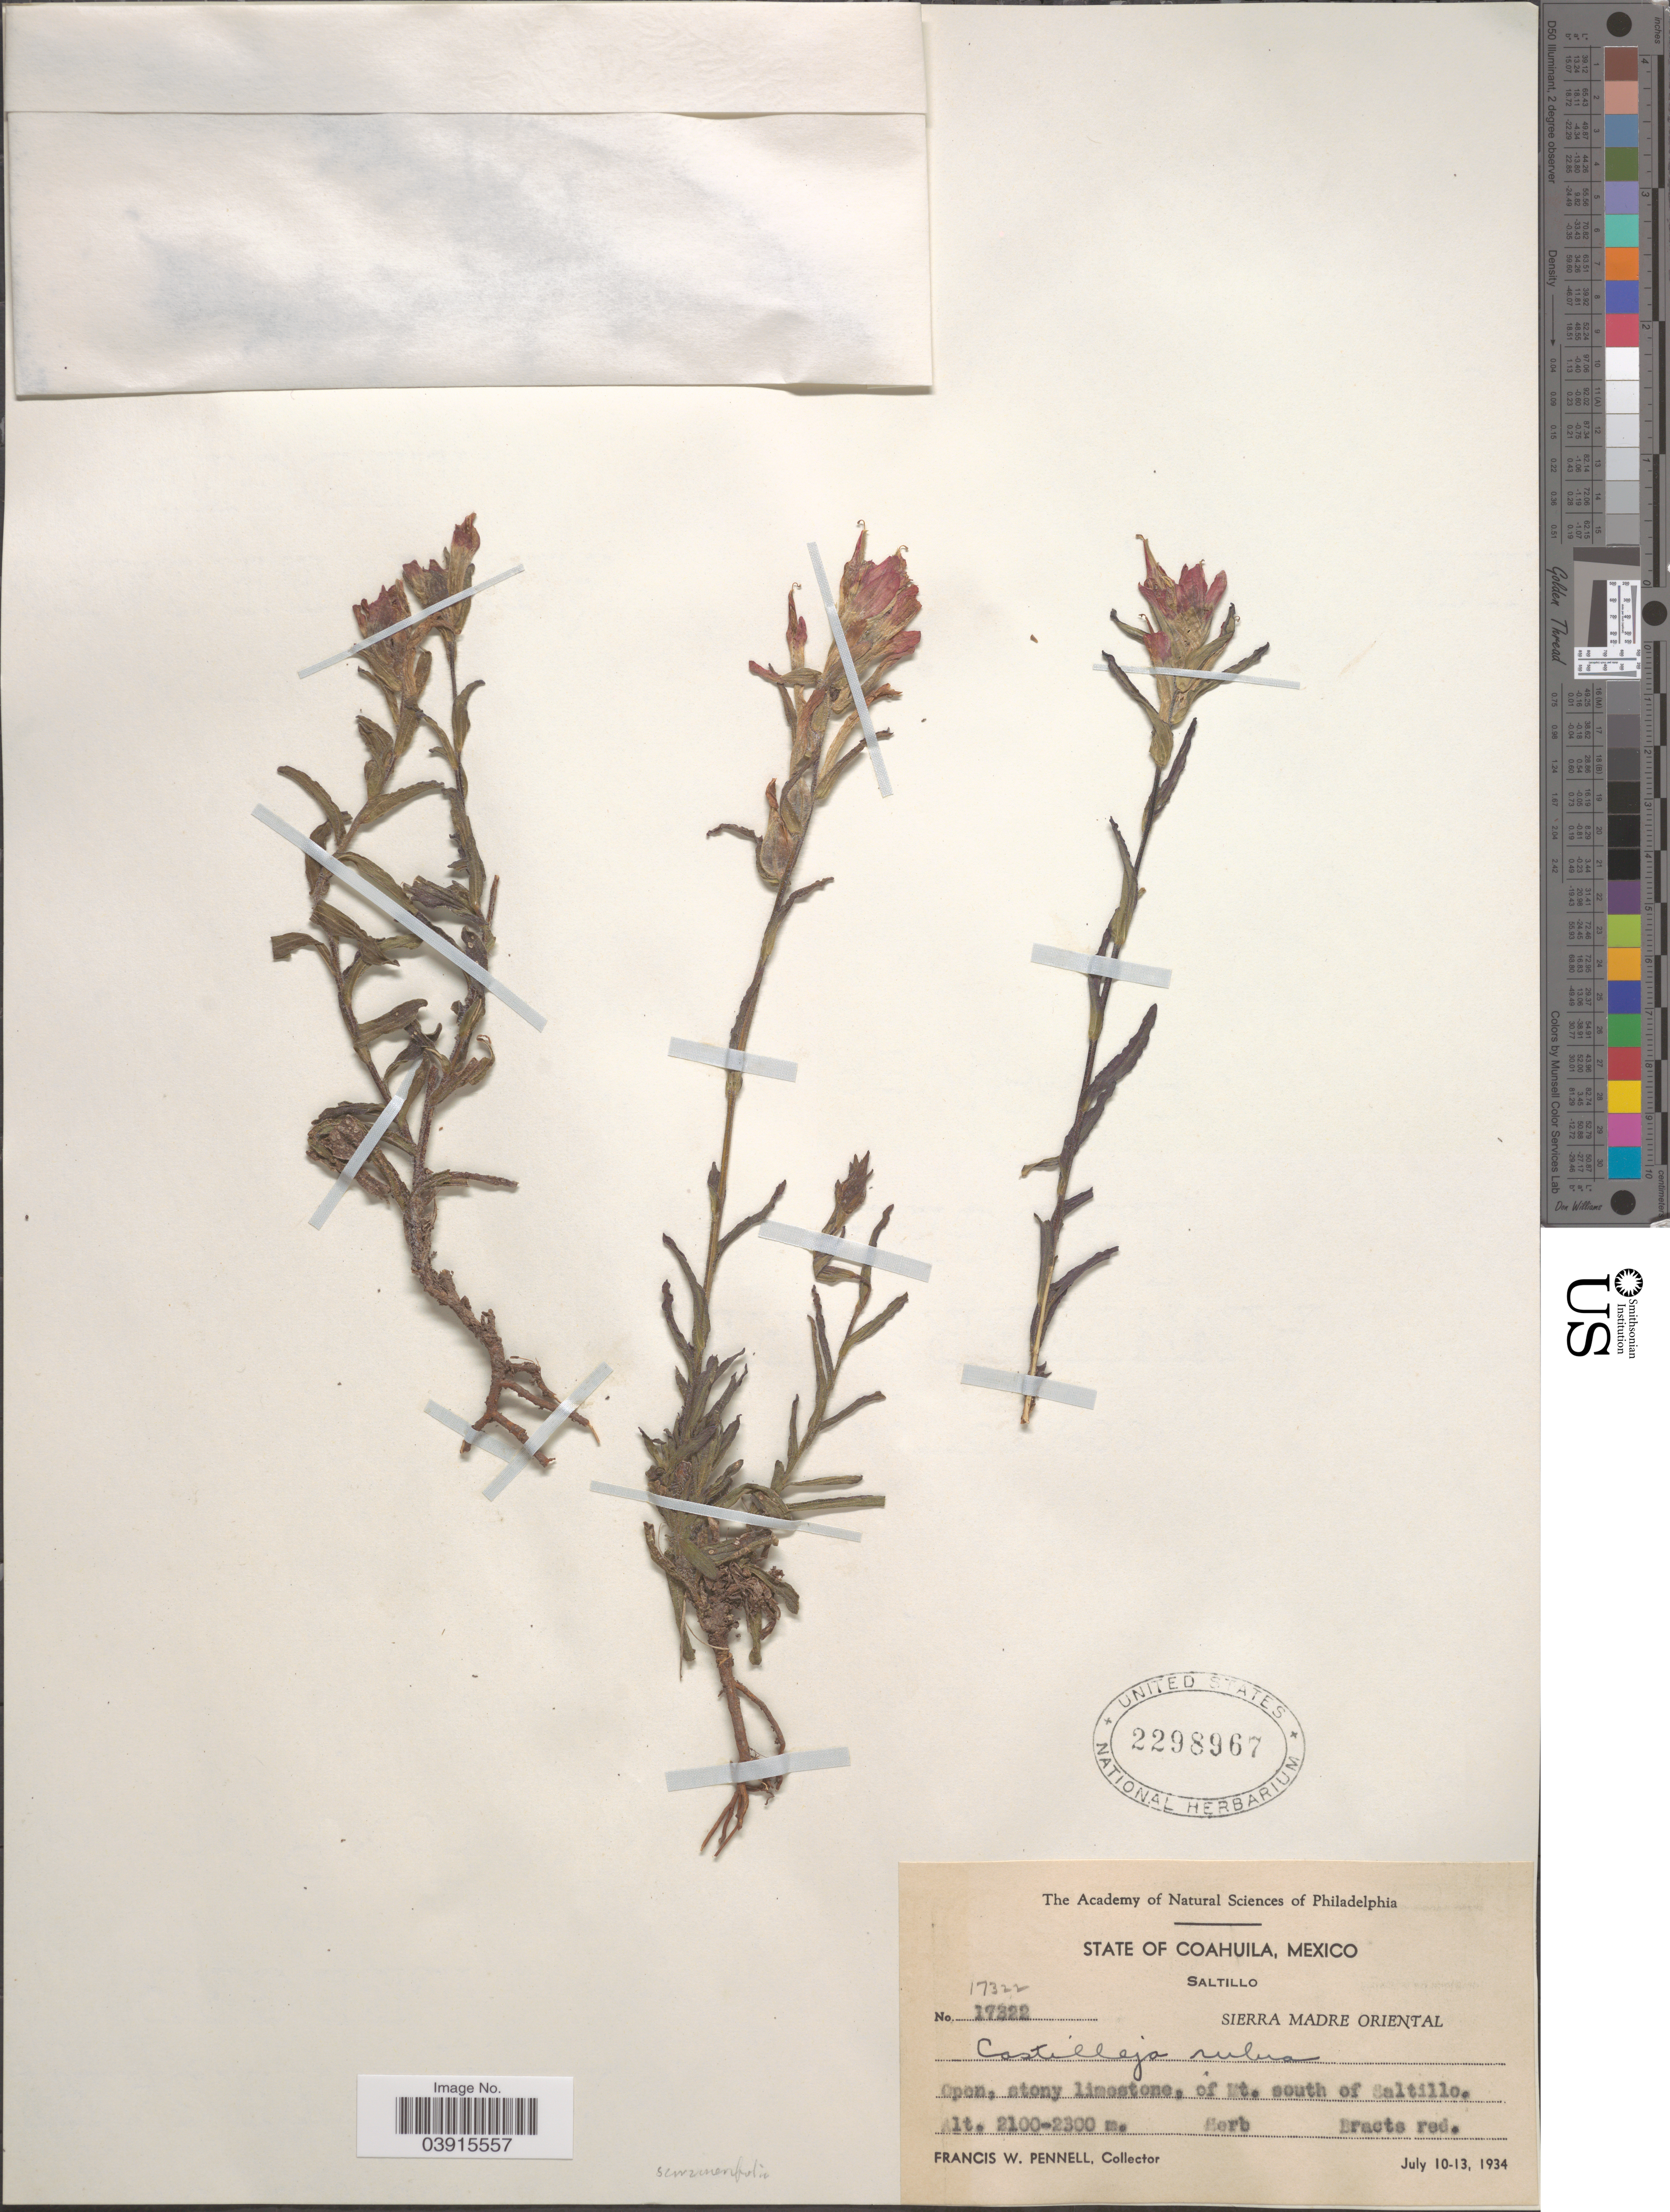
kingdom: Plantae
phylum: Tracheophyta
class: Magnoliopsida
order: Lamiales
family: Orobanchaceae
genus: Castilleja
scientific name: Castilleja scorzonerifolia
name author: Kunth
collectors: F. W. Pennell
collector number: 17322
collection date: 1934-07-10/1934-07-13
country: Mexico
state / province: Coahuila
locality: Saltillo. Sierra Madre Oriental. Open, stony limestone, of Mt. south of Saltillo.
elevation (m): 2100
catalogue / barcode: US 2298967